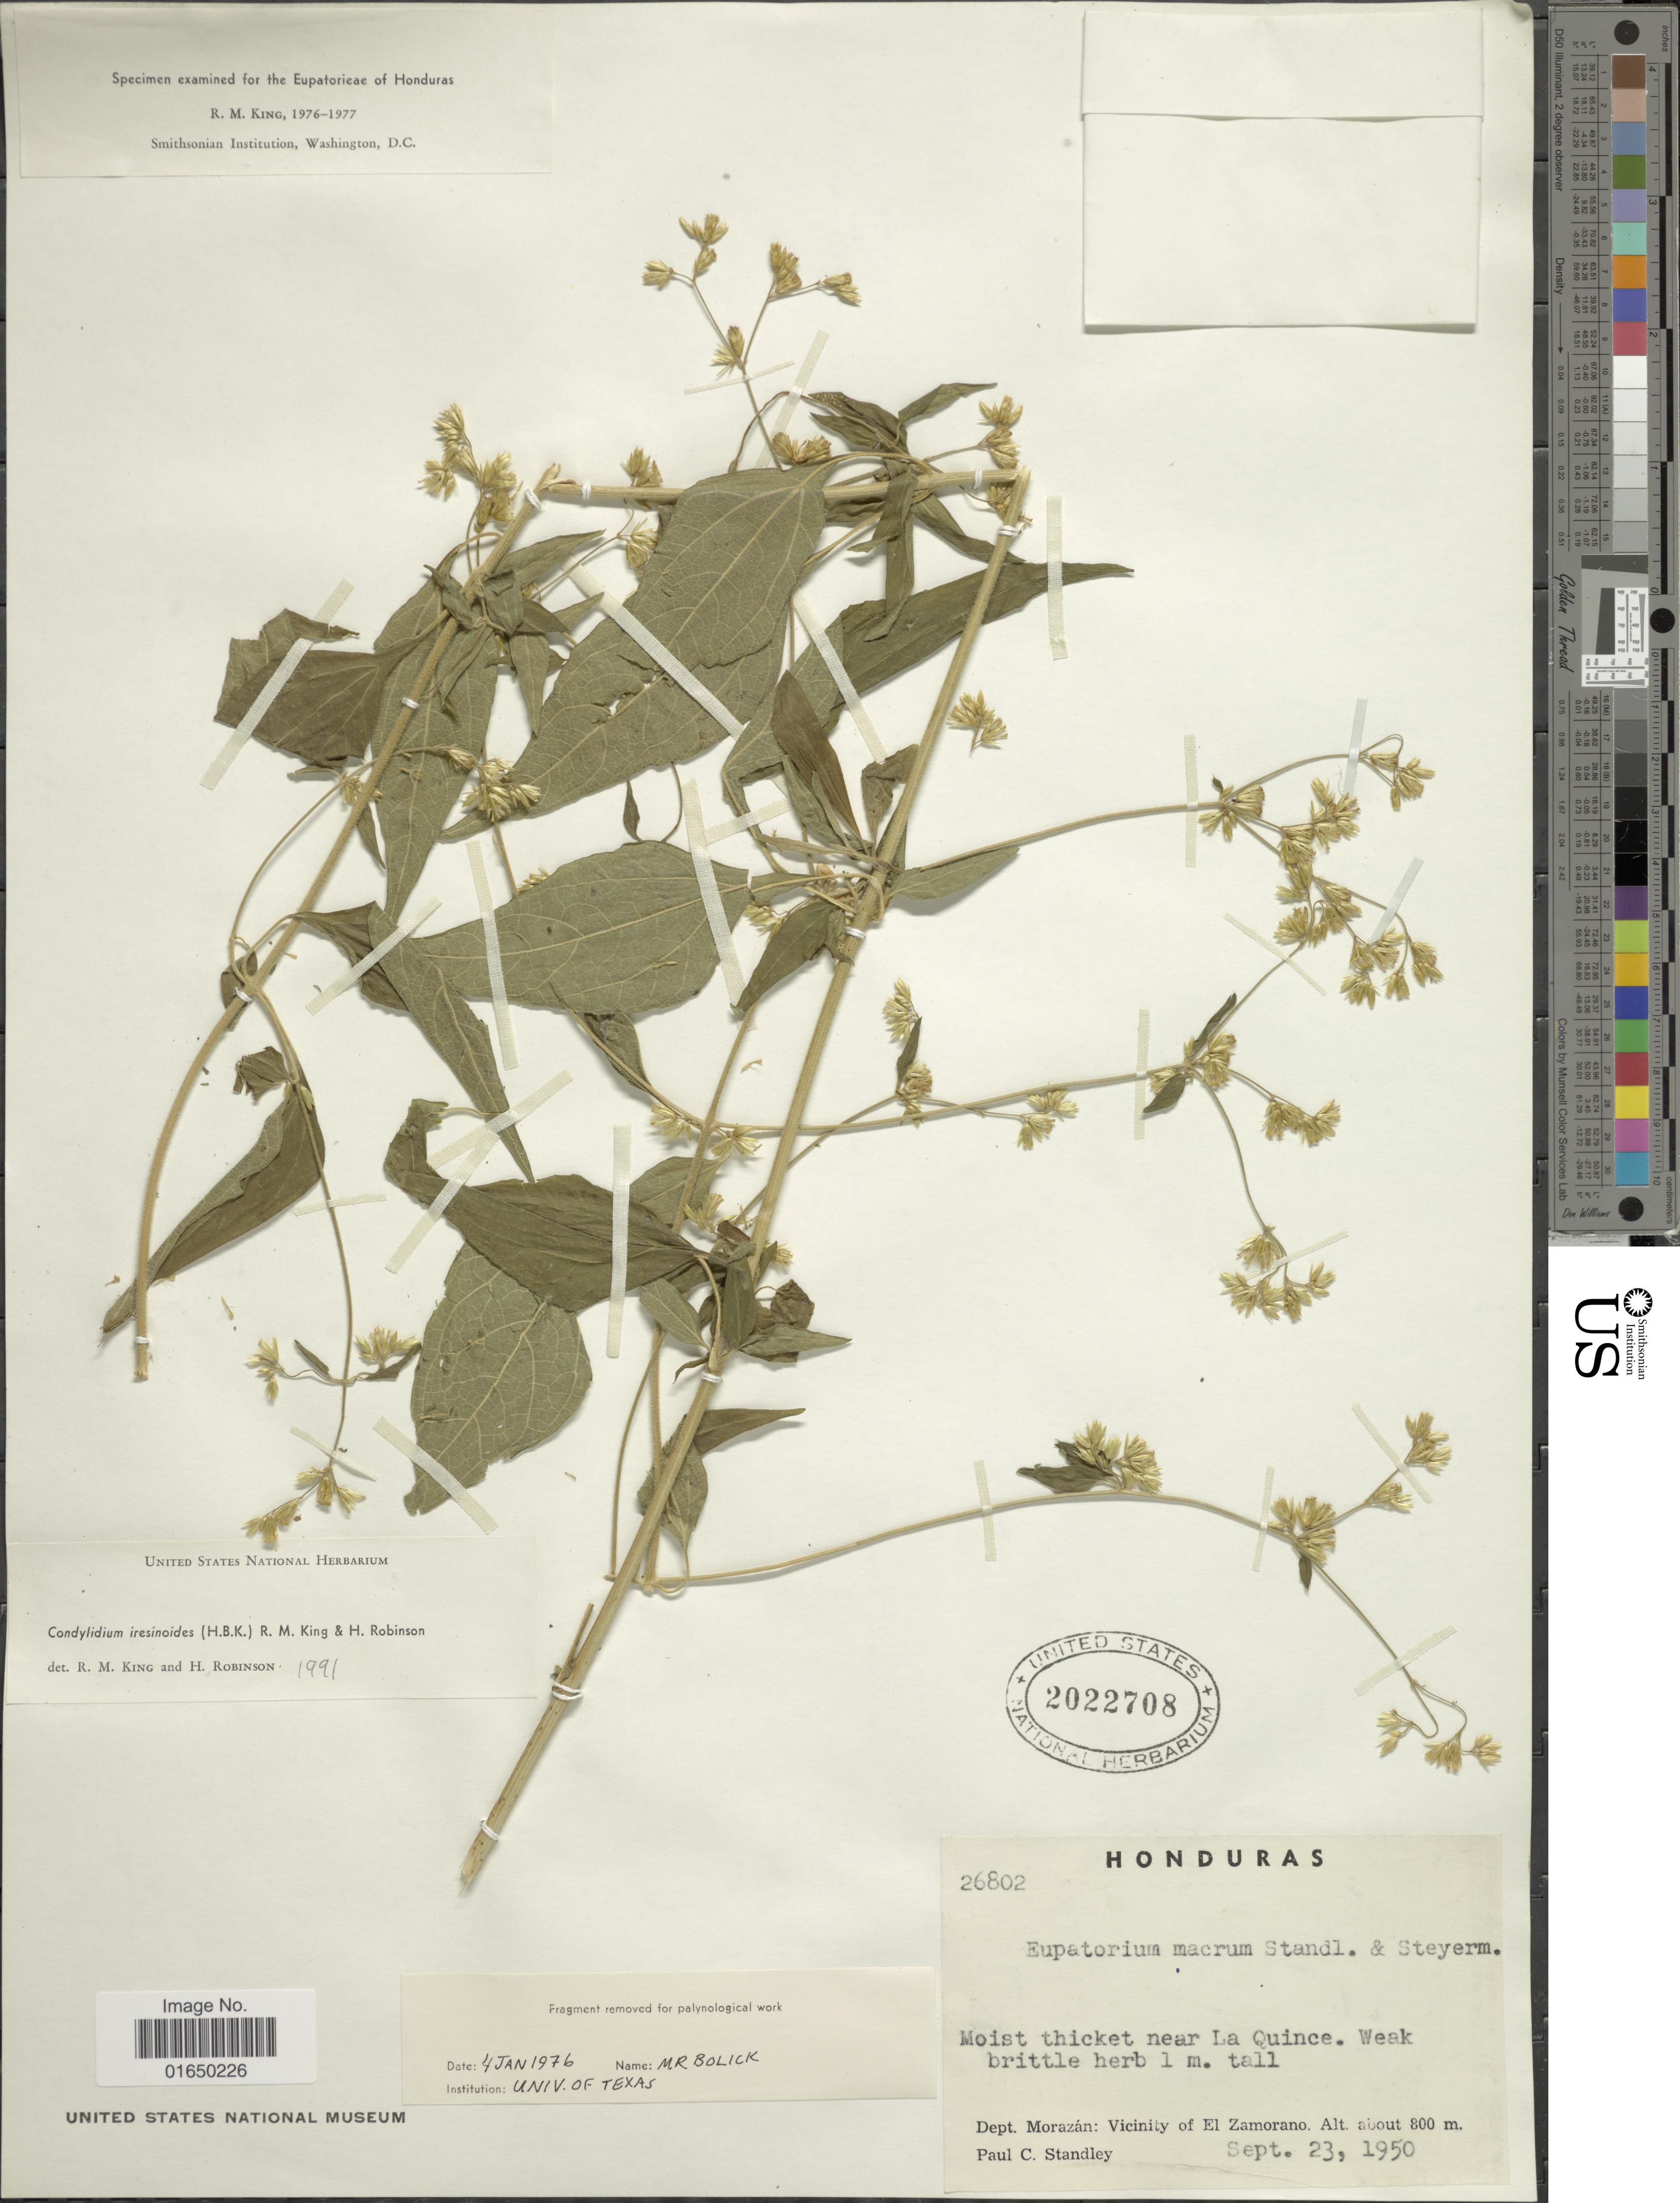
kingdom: Plantae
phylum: Tracheophyta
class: Magnoliopsida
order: Asterales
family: Asteraceae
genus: Condylidium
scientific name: Condylidium iresinoides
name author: (Kunth) R.M. King & H. Rob.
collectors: P. C. Standley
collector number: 26802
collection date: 1950-09-23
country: Honduras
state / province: Fco. Morazán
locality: Moist thicket near La Quince. Dept Morazán: Vicinity of El Zamorano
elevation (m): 800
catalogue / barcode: US 2022708